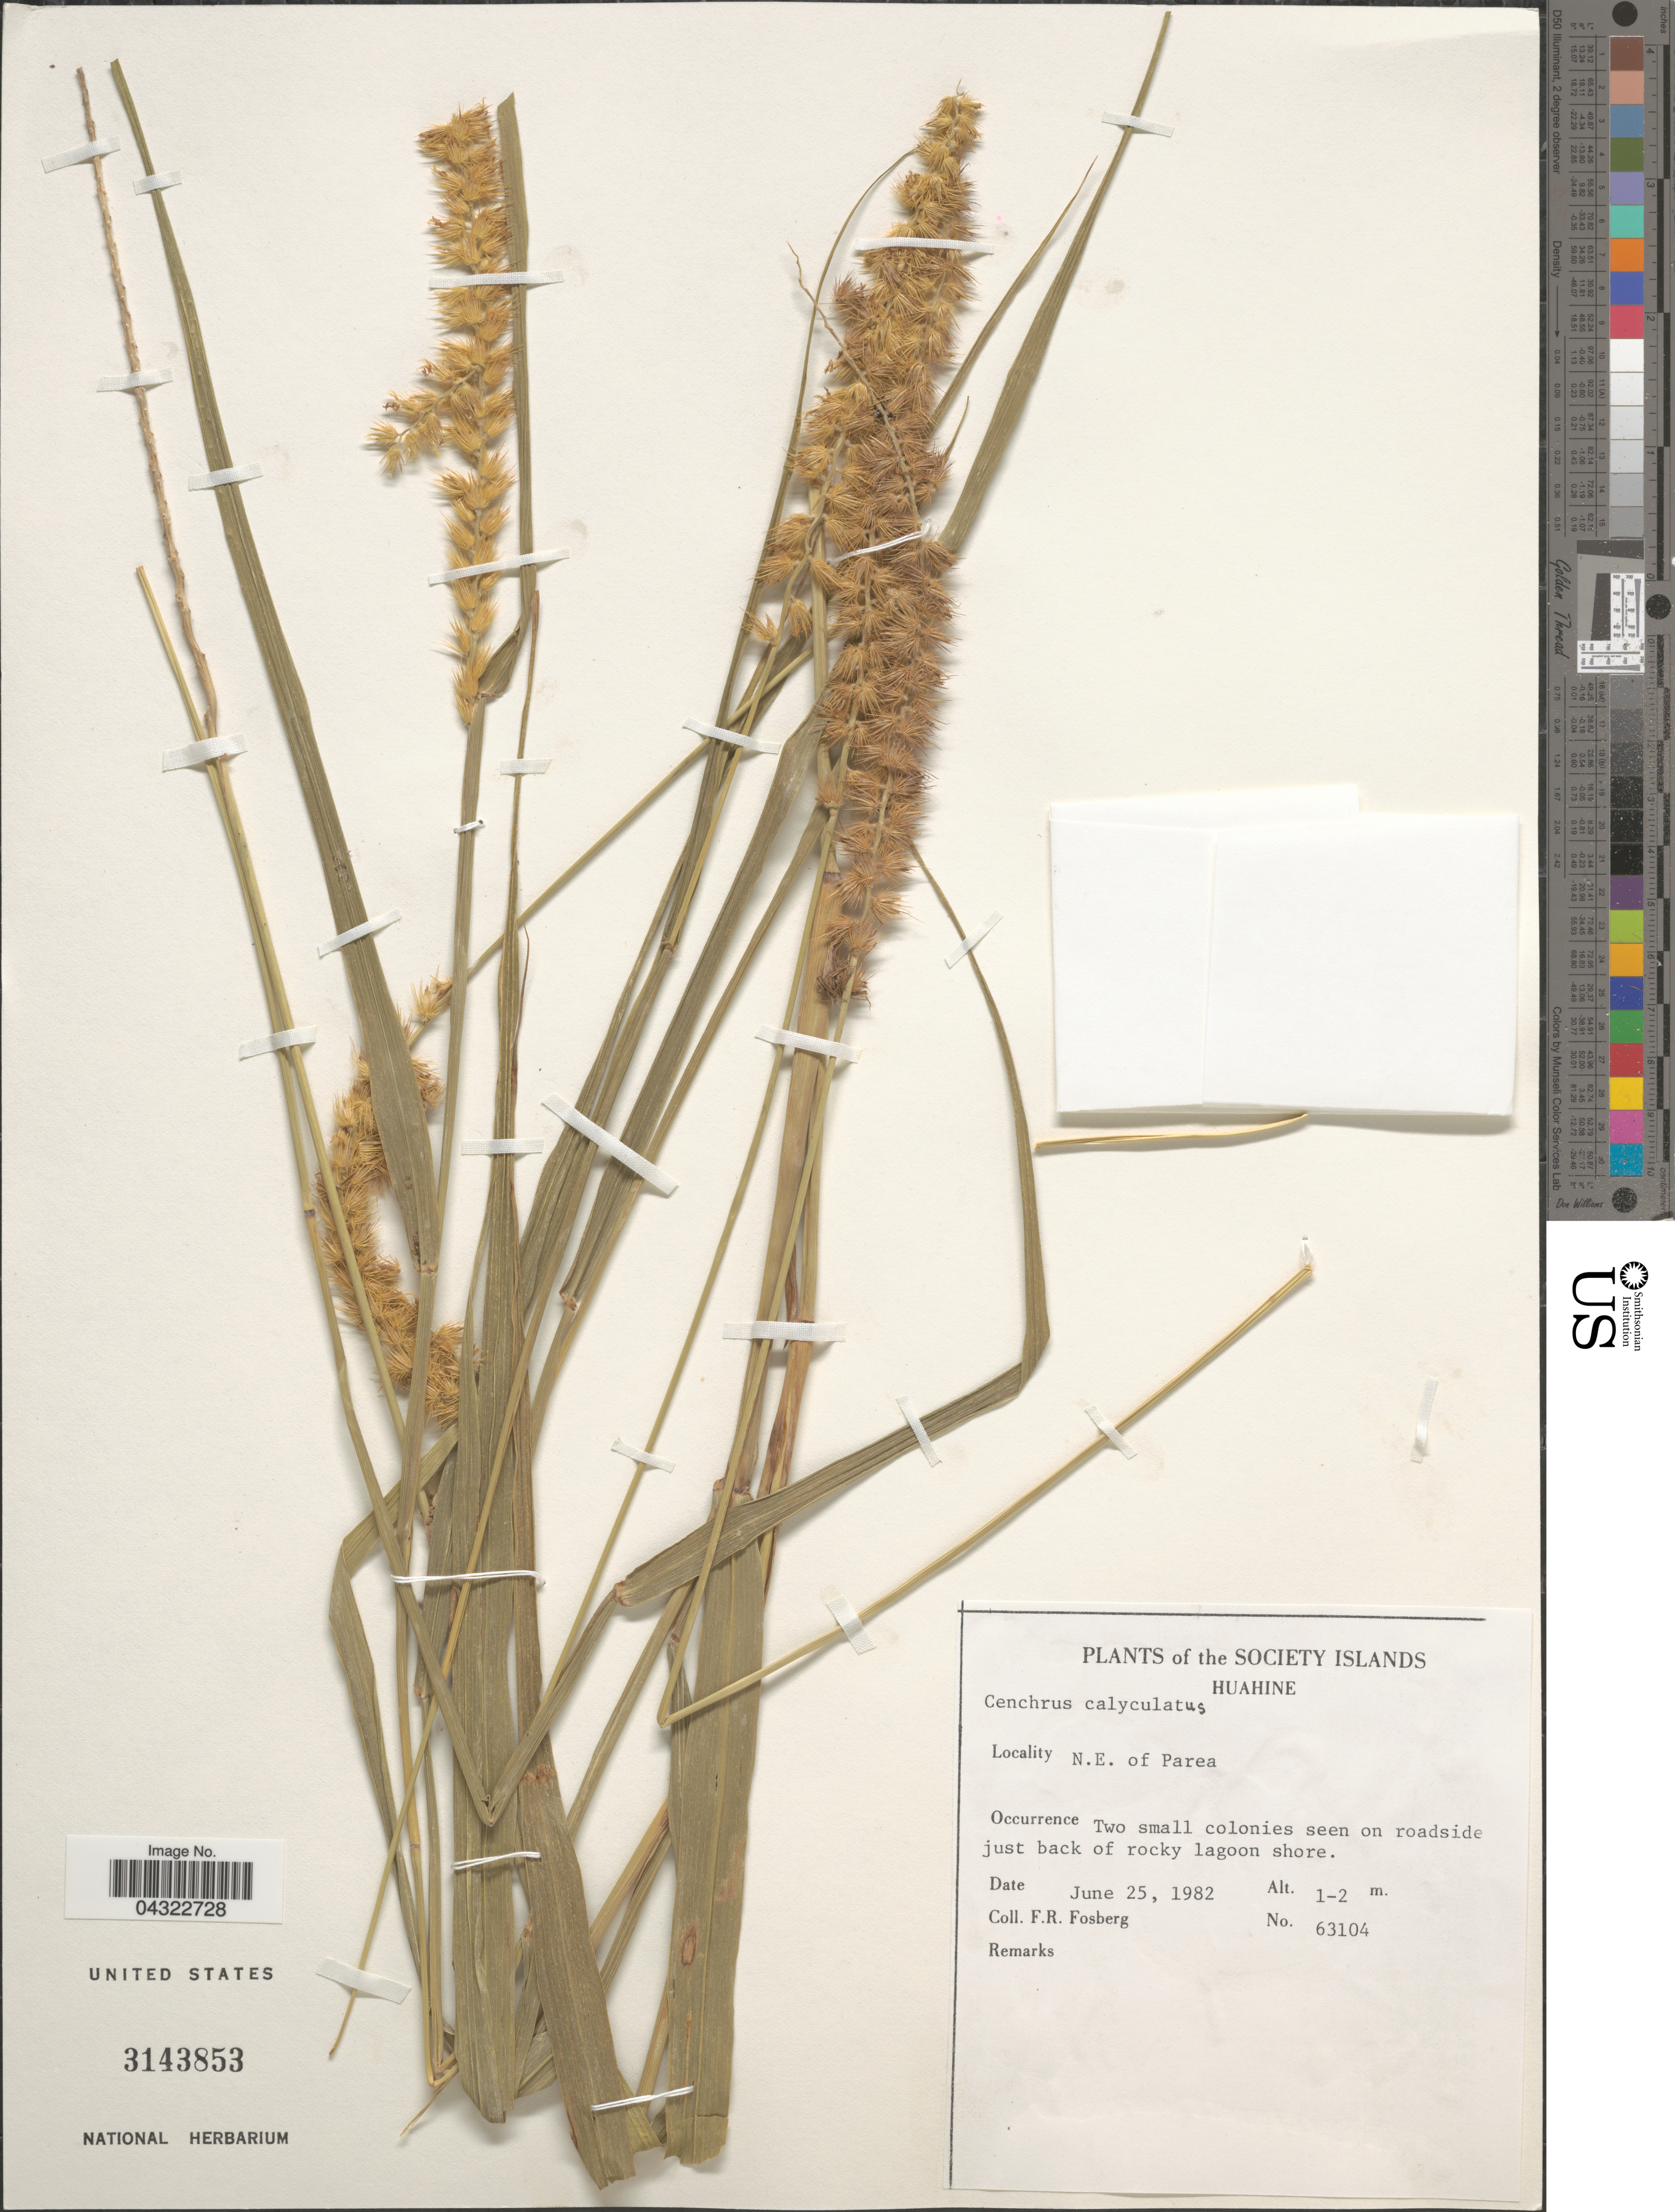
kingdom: Plantae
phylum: Tracheophyta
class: Liliopsida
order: Poales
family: Poaceae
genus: Cenchrus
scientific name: Cenchrus caliculatus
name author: Cav.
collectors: F. R. Fosberg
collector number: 63104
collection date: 1982-06-25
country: French Polynesia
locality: Society Islands. Huahine. N.E. of Parea.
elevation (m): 1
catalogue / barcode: US 3143853